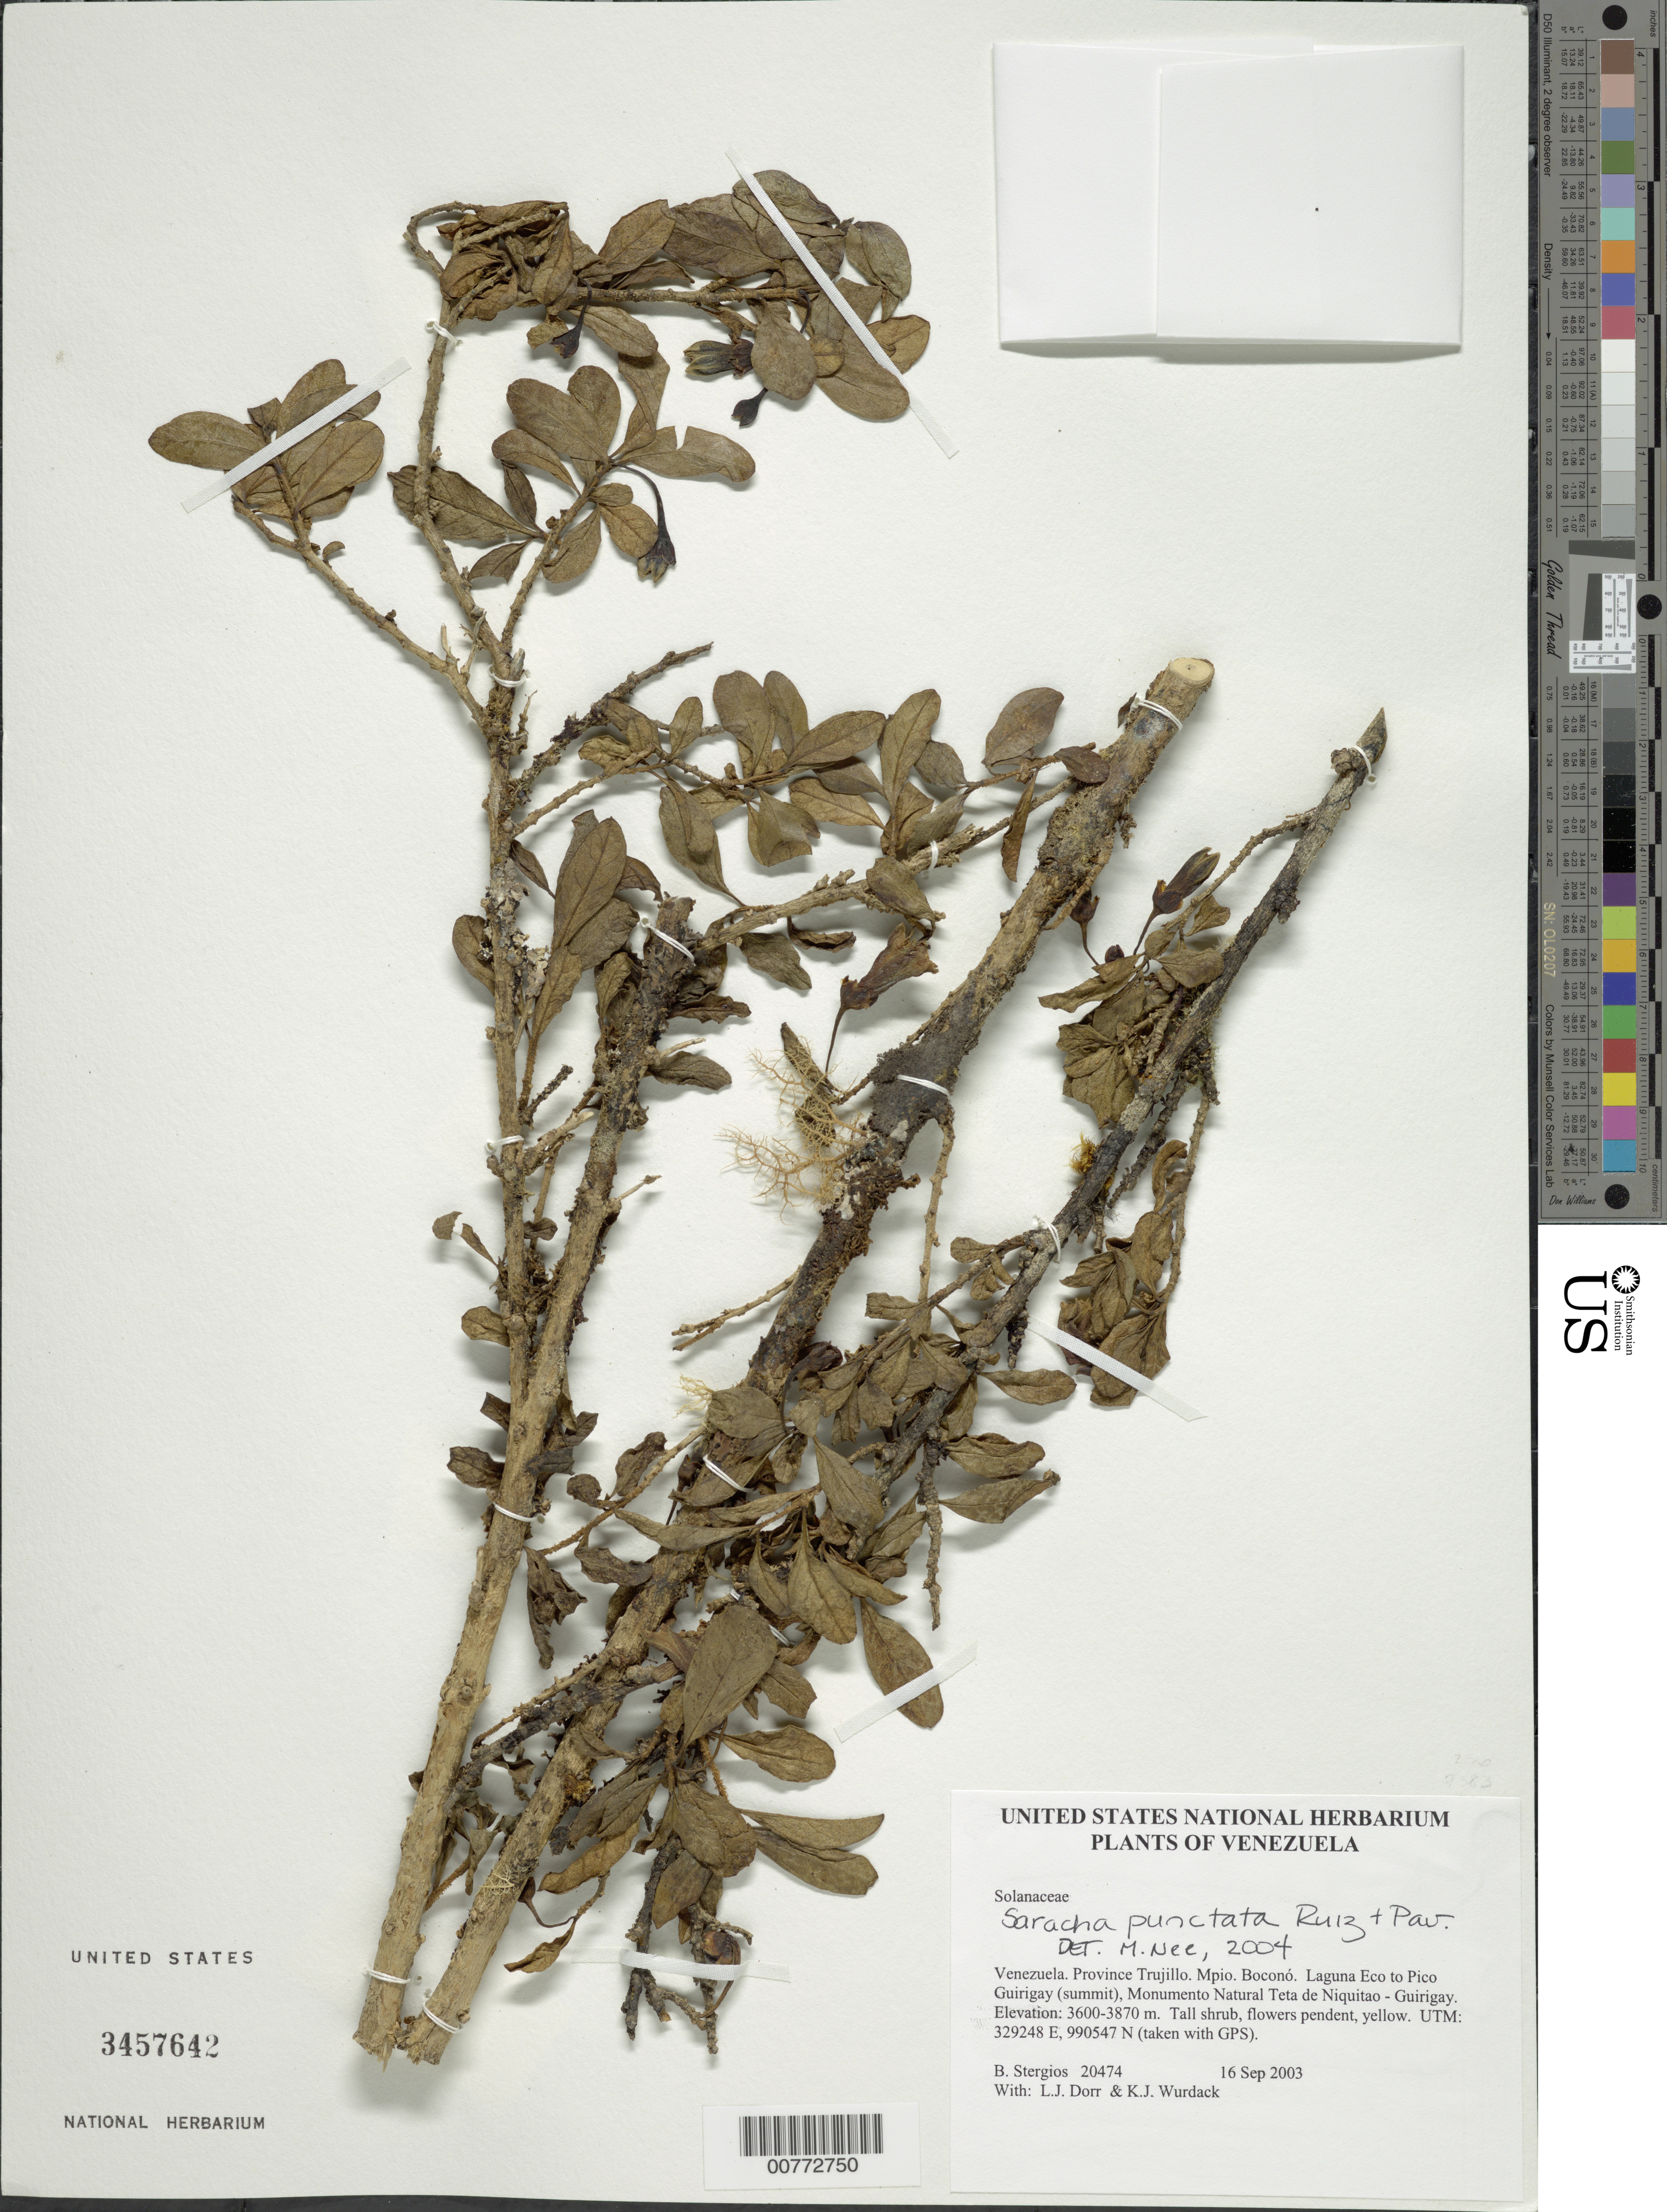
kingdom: Plantae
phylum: Tracheophyta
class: Magnoliopsida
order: Solanales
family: Solanaceae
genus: Saracha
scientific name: Saracha punctata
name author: Ruiz & Pav.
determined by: Nee, Michael H.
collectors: B. G. Stergios, L. J. Dorr & K. Wurdack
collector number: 20474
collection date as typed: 16 Sep 2003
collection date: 2003-09-16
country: Venezuela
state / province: Trujillo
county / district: Boconó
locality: Laguna Eco to Pico Guirigay (summit), Monumento Natural Teta de Niquitao - Guirigay.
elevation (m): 3600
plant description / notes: BM, CTES, MO, NY, PORT, US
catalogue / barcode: US 3457642